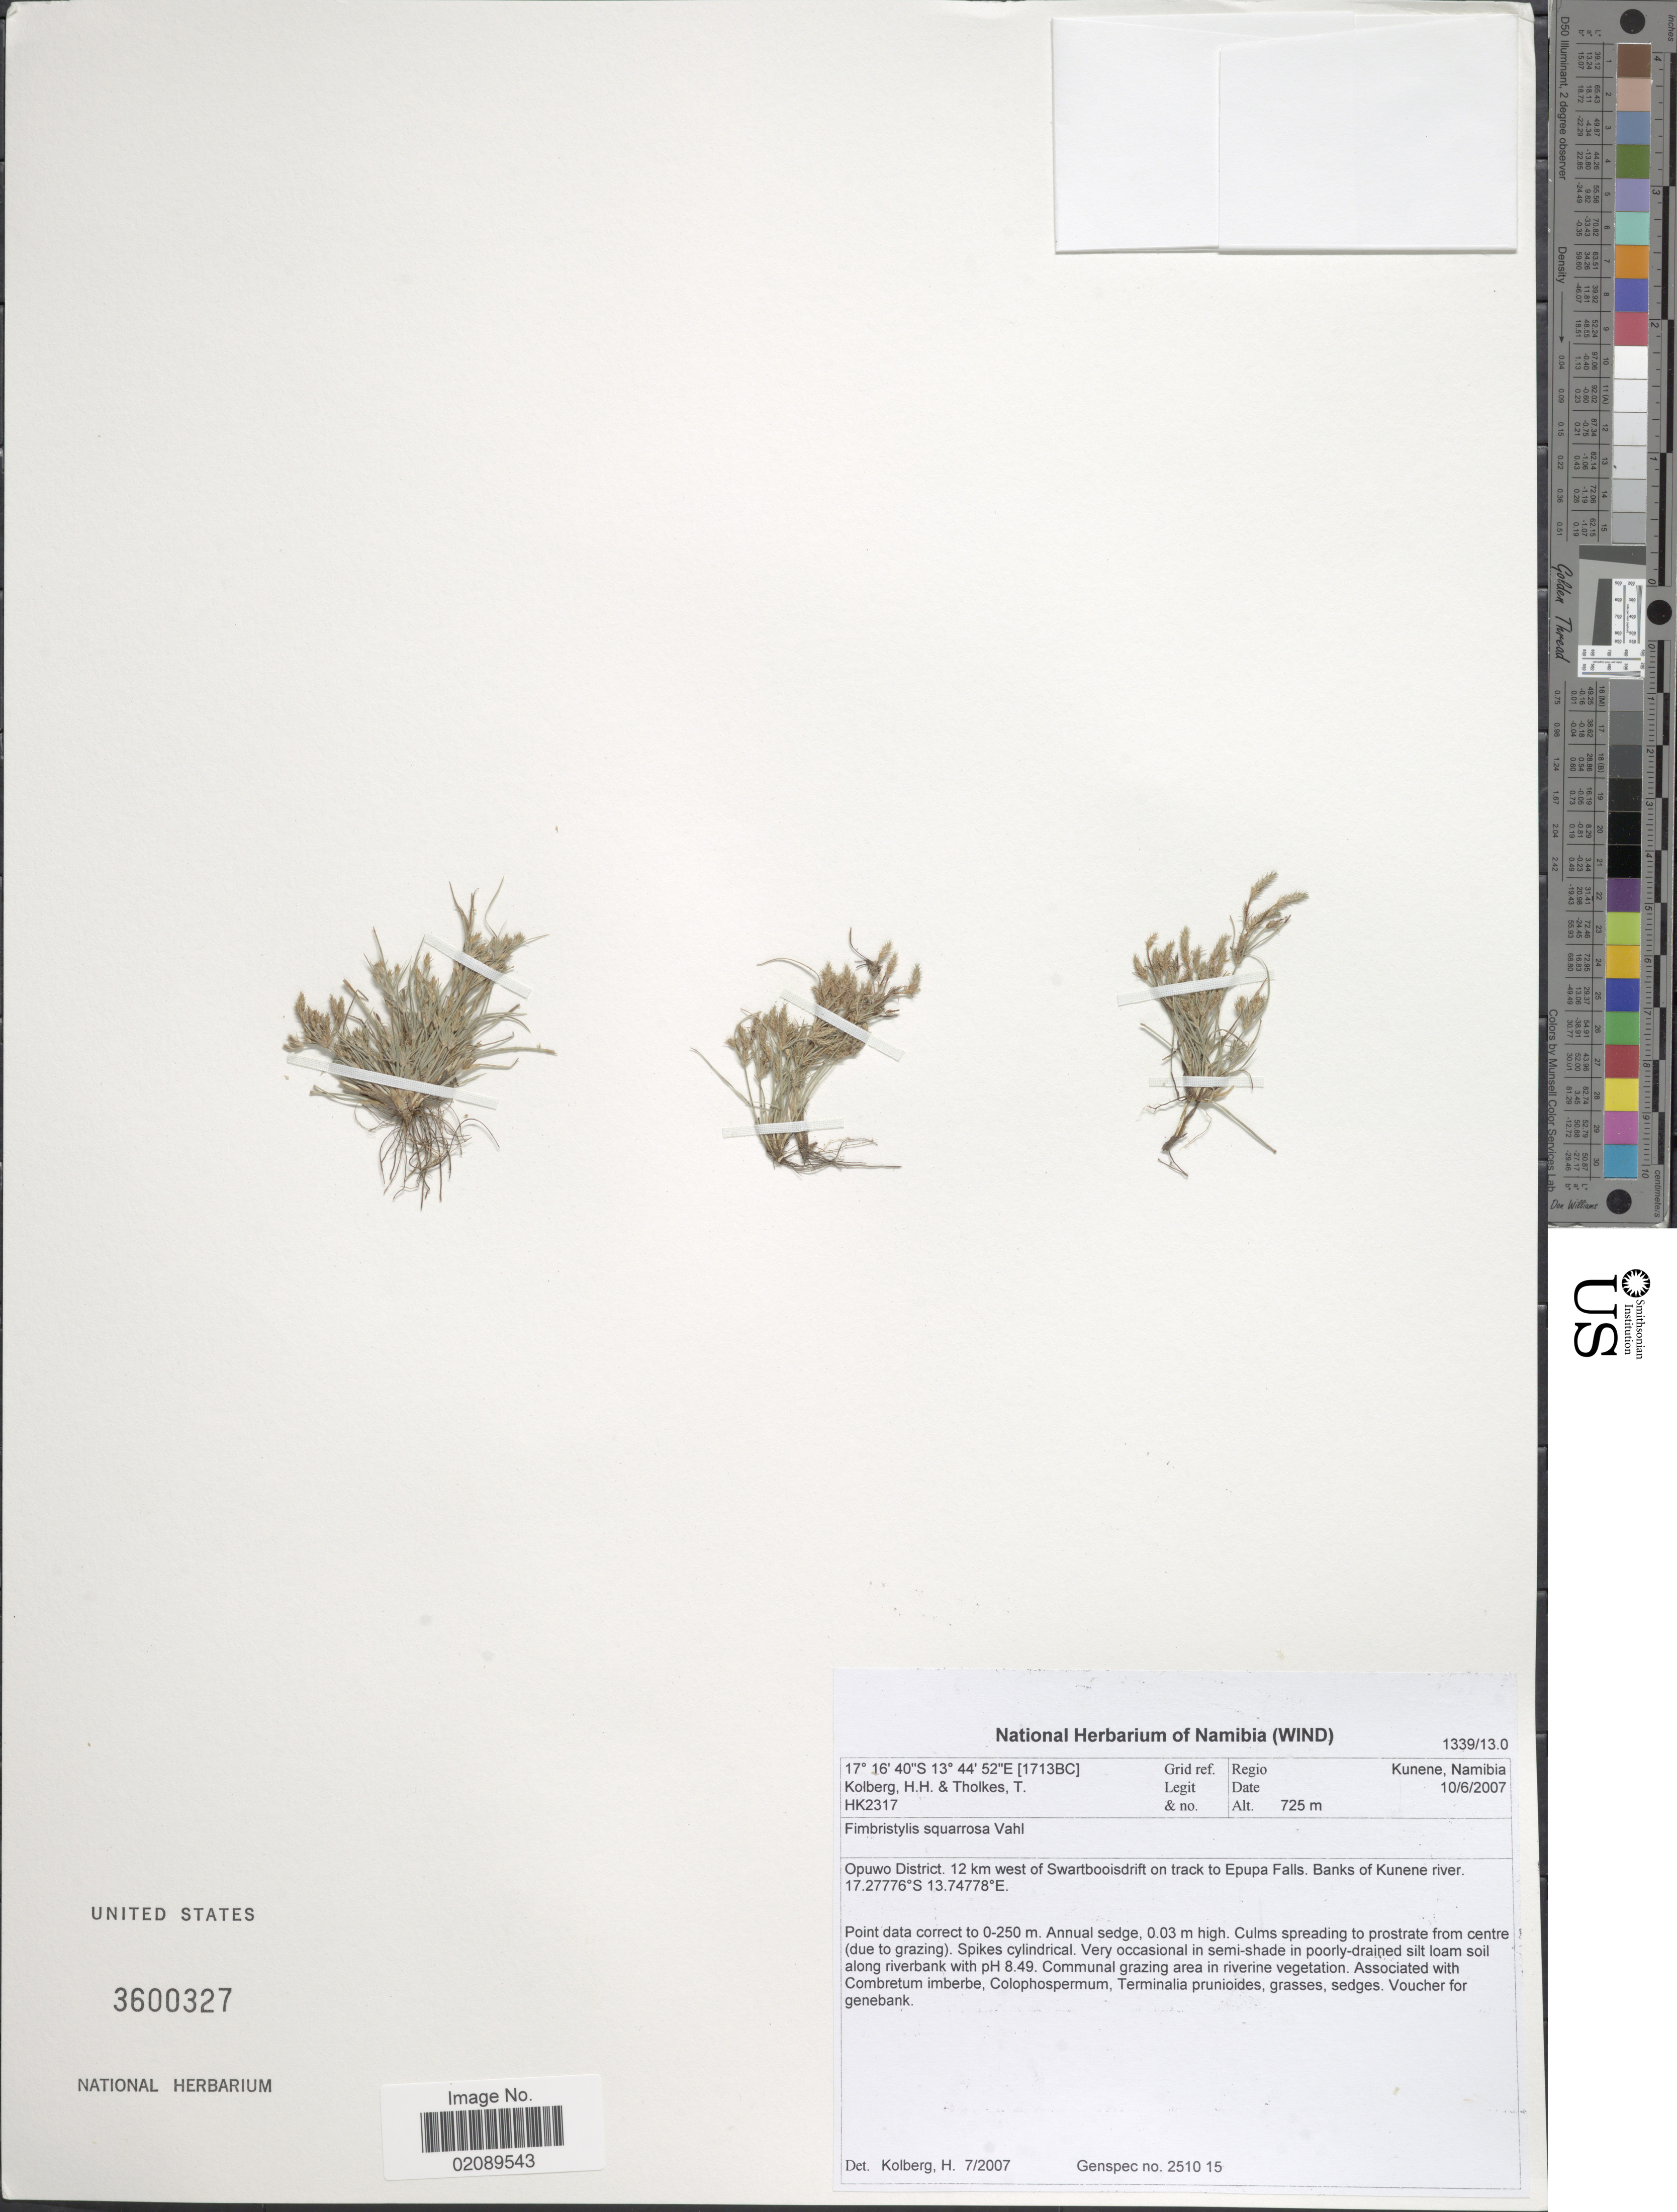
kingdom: Plantae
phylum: Tracheophyta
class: Liliopsida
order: Poales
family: Cyperaceae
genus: Fimbristylis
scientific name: Fimbristylis squarrosa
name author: Vahl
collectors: H. H. Kolberg & T. Tholkes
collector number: HK2317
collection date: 2007-06-10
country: Namibia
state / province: Kunene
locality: Opuwe District, 12 km west of Swartbooisdrift on track to Epupa Falls, banks of Kunene river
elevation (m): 725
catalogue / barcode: US 3600327